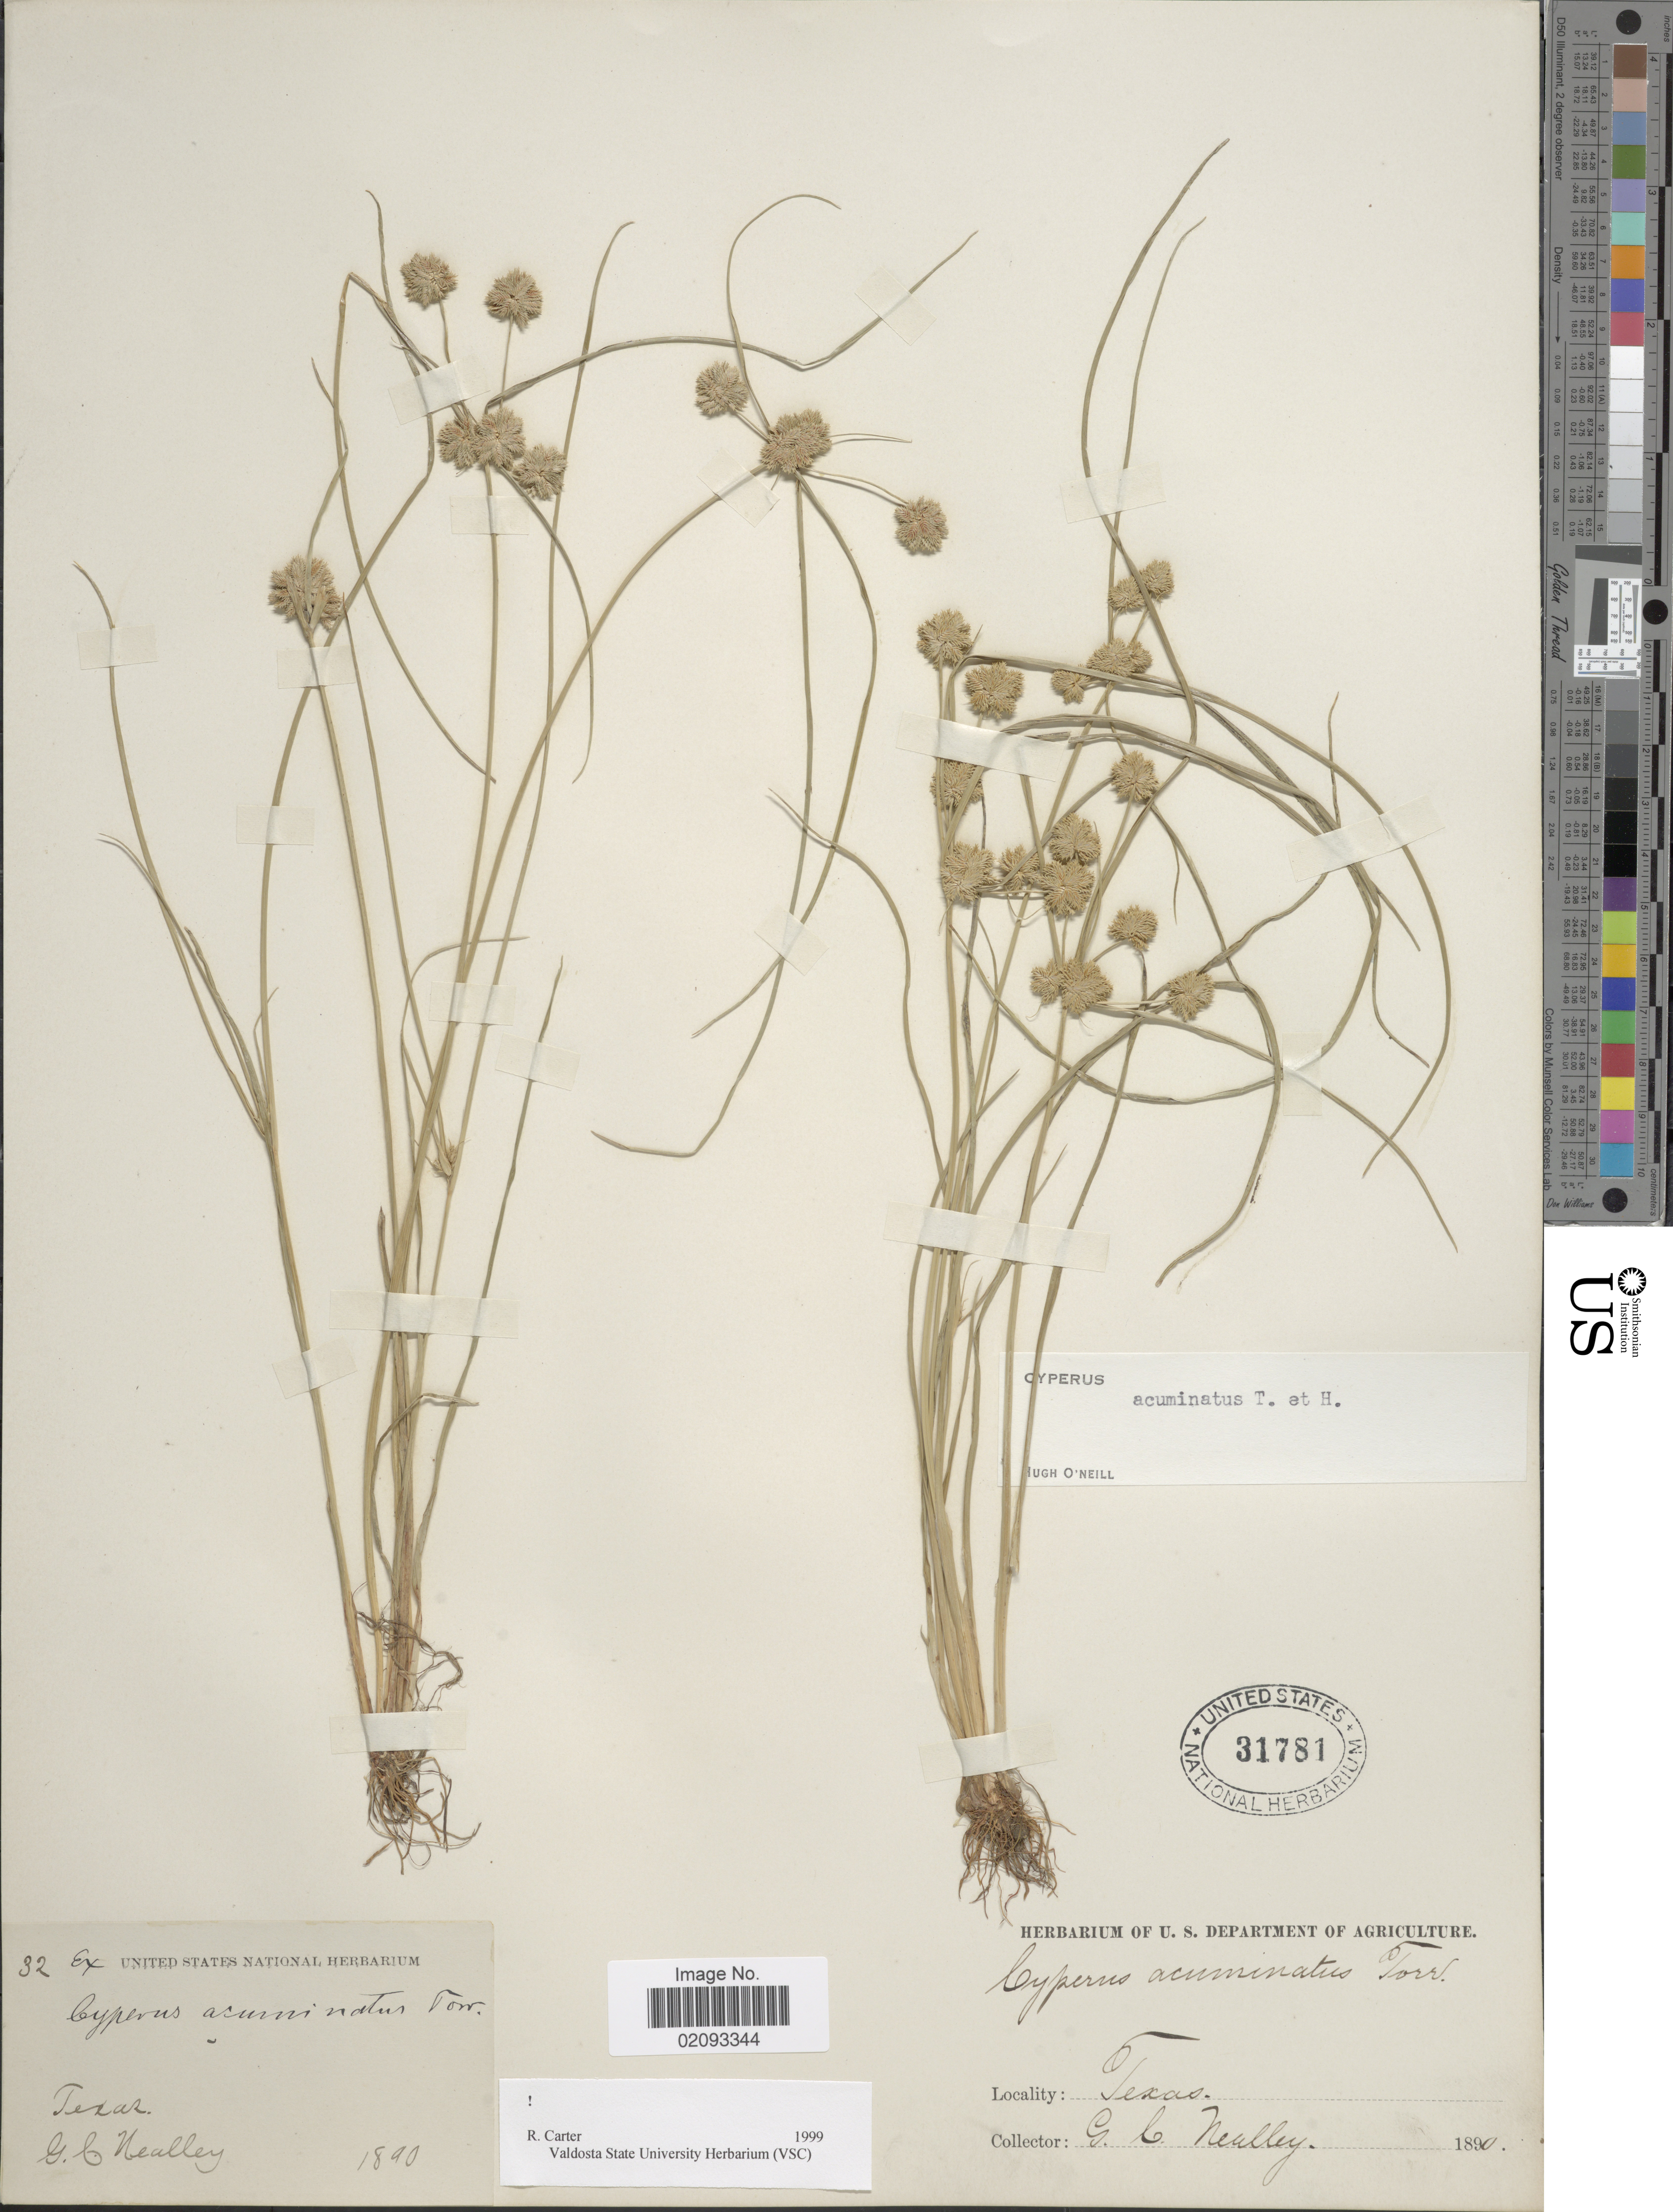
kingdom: Plantae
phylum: Tracheophyta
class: Liliopsida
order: Poales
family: Cyperaceae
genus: Cyperus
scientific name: Cyperus acuminatus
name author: Torr. & Hook.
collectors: G. C. Nealley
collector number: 32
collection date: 1890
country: United States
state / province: Texas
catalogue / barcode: US 31781